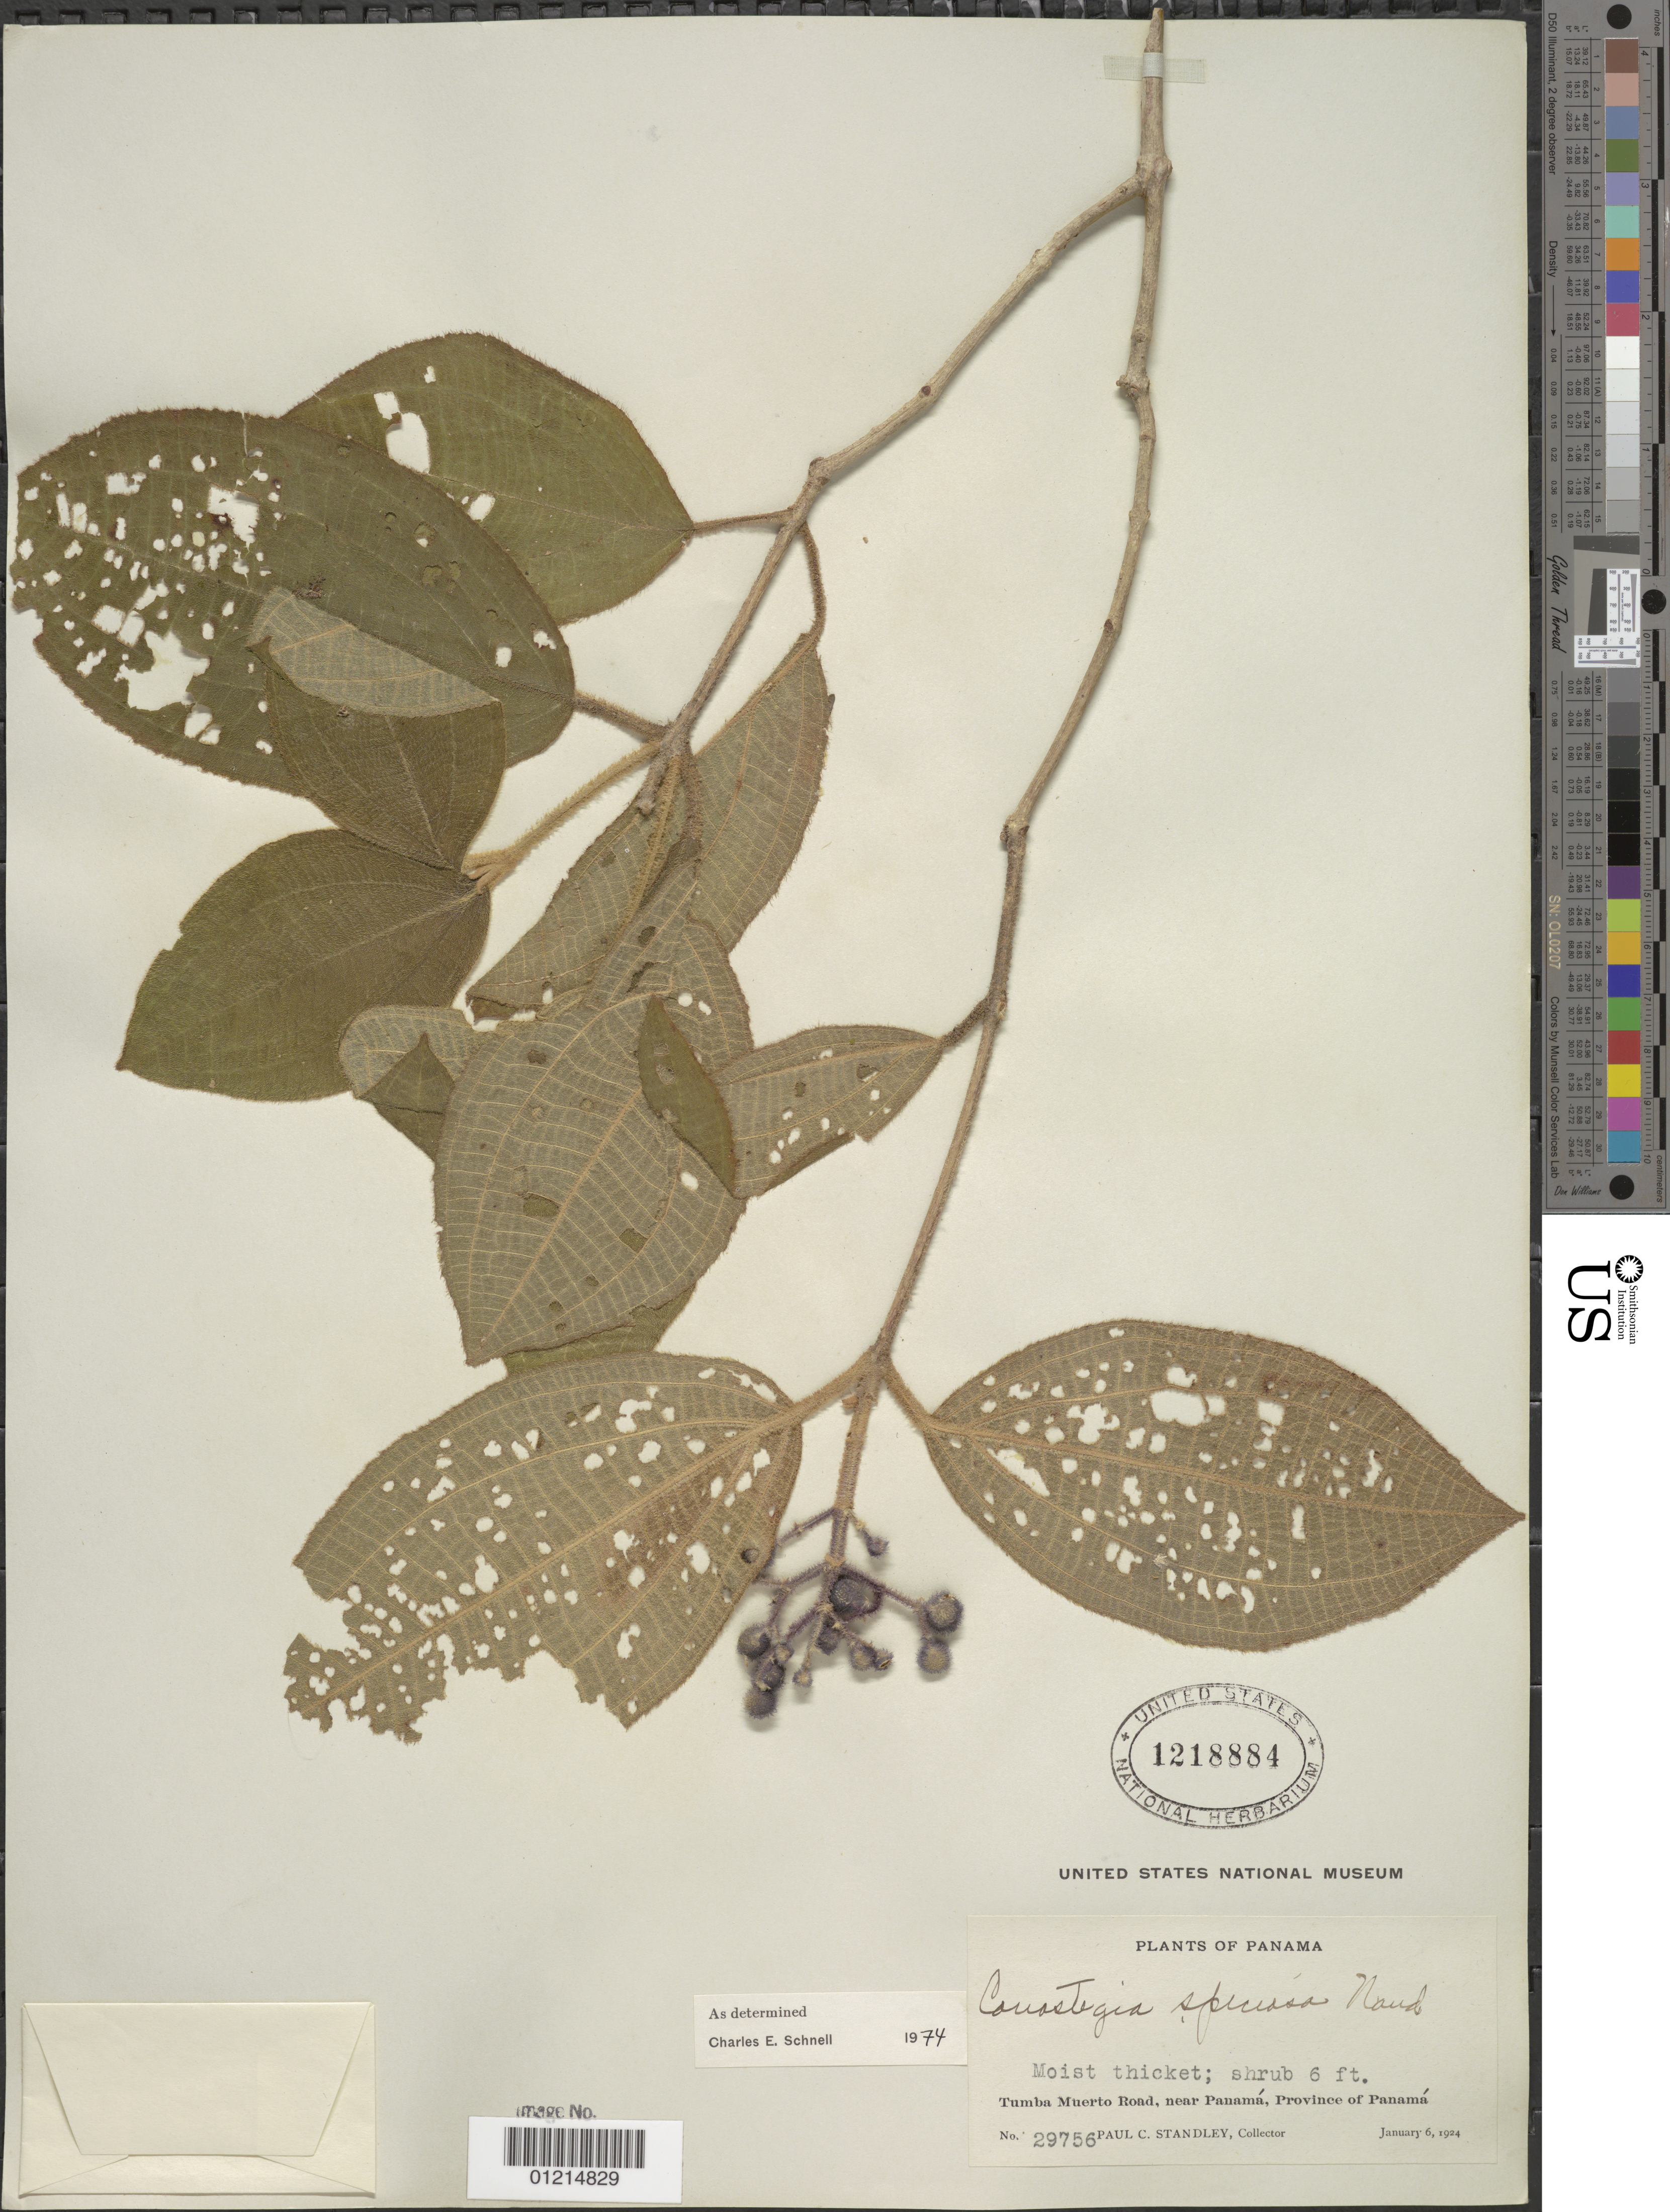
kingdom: Plantae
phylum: Tracheophyta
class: Magnoliopsida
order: Myrtales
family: Melastomataceae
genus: Conostegia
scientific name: Conostegia speciosa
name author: Naudin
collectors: P. C. Standley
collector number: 29756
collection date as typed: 06 Jan 1924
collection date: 1924-01-06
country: Panama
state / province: Panamá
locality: Tumba Muerto Road, near Panamá.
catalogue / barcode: US 1218884